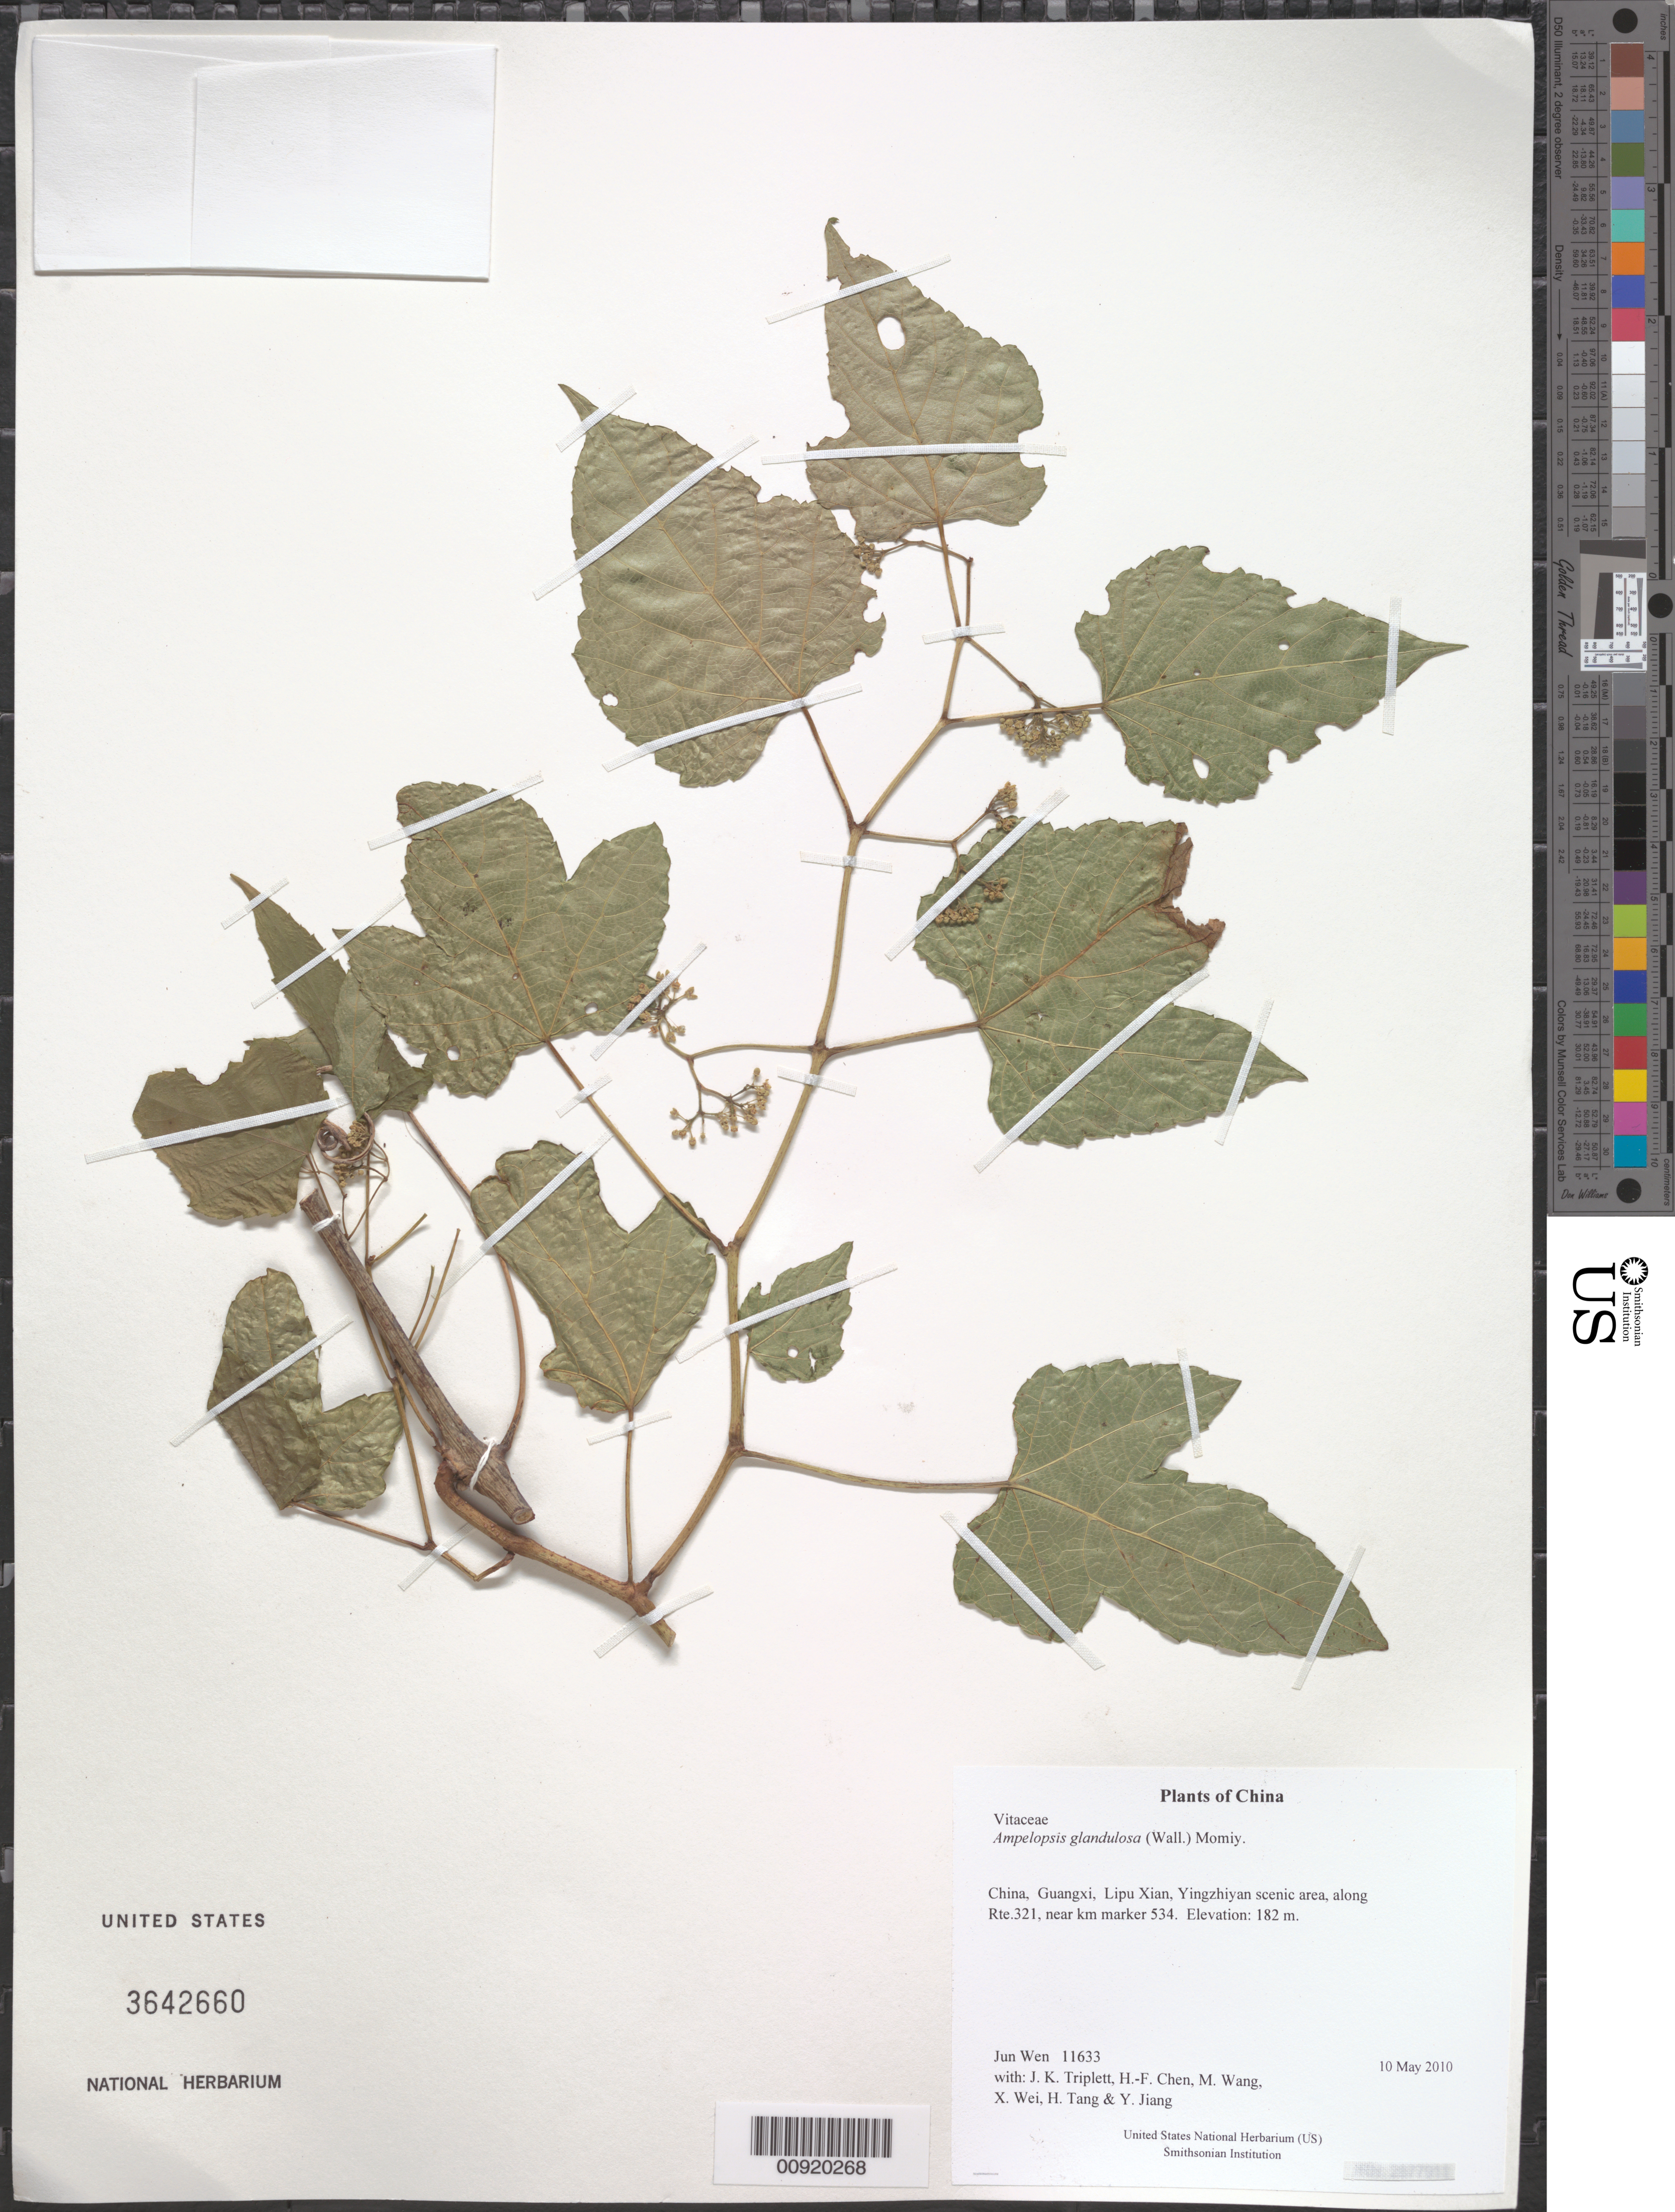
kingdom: Plantae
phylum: Tracheophyta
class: Magnoliopsida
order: Vitales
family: Vitaceae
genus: Ampelopsis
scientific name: Ampelopsis glandulosa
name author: (Wall.) Momiy.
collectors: J. Wen, J. K. Triplett, H.-F. Chen, M. Wang, X. Wei, H. Tang & Y. Jiang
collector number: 11633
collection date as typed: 10 May 2010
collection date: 2010-05-10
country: China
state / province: Guangxi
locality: Lipu Xian, Yingzhiyan scenic area, along Rte.321, near km marker 534.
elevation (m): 182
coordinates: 24 38.666 N, 110 25.183 E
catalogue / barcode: US 3642660